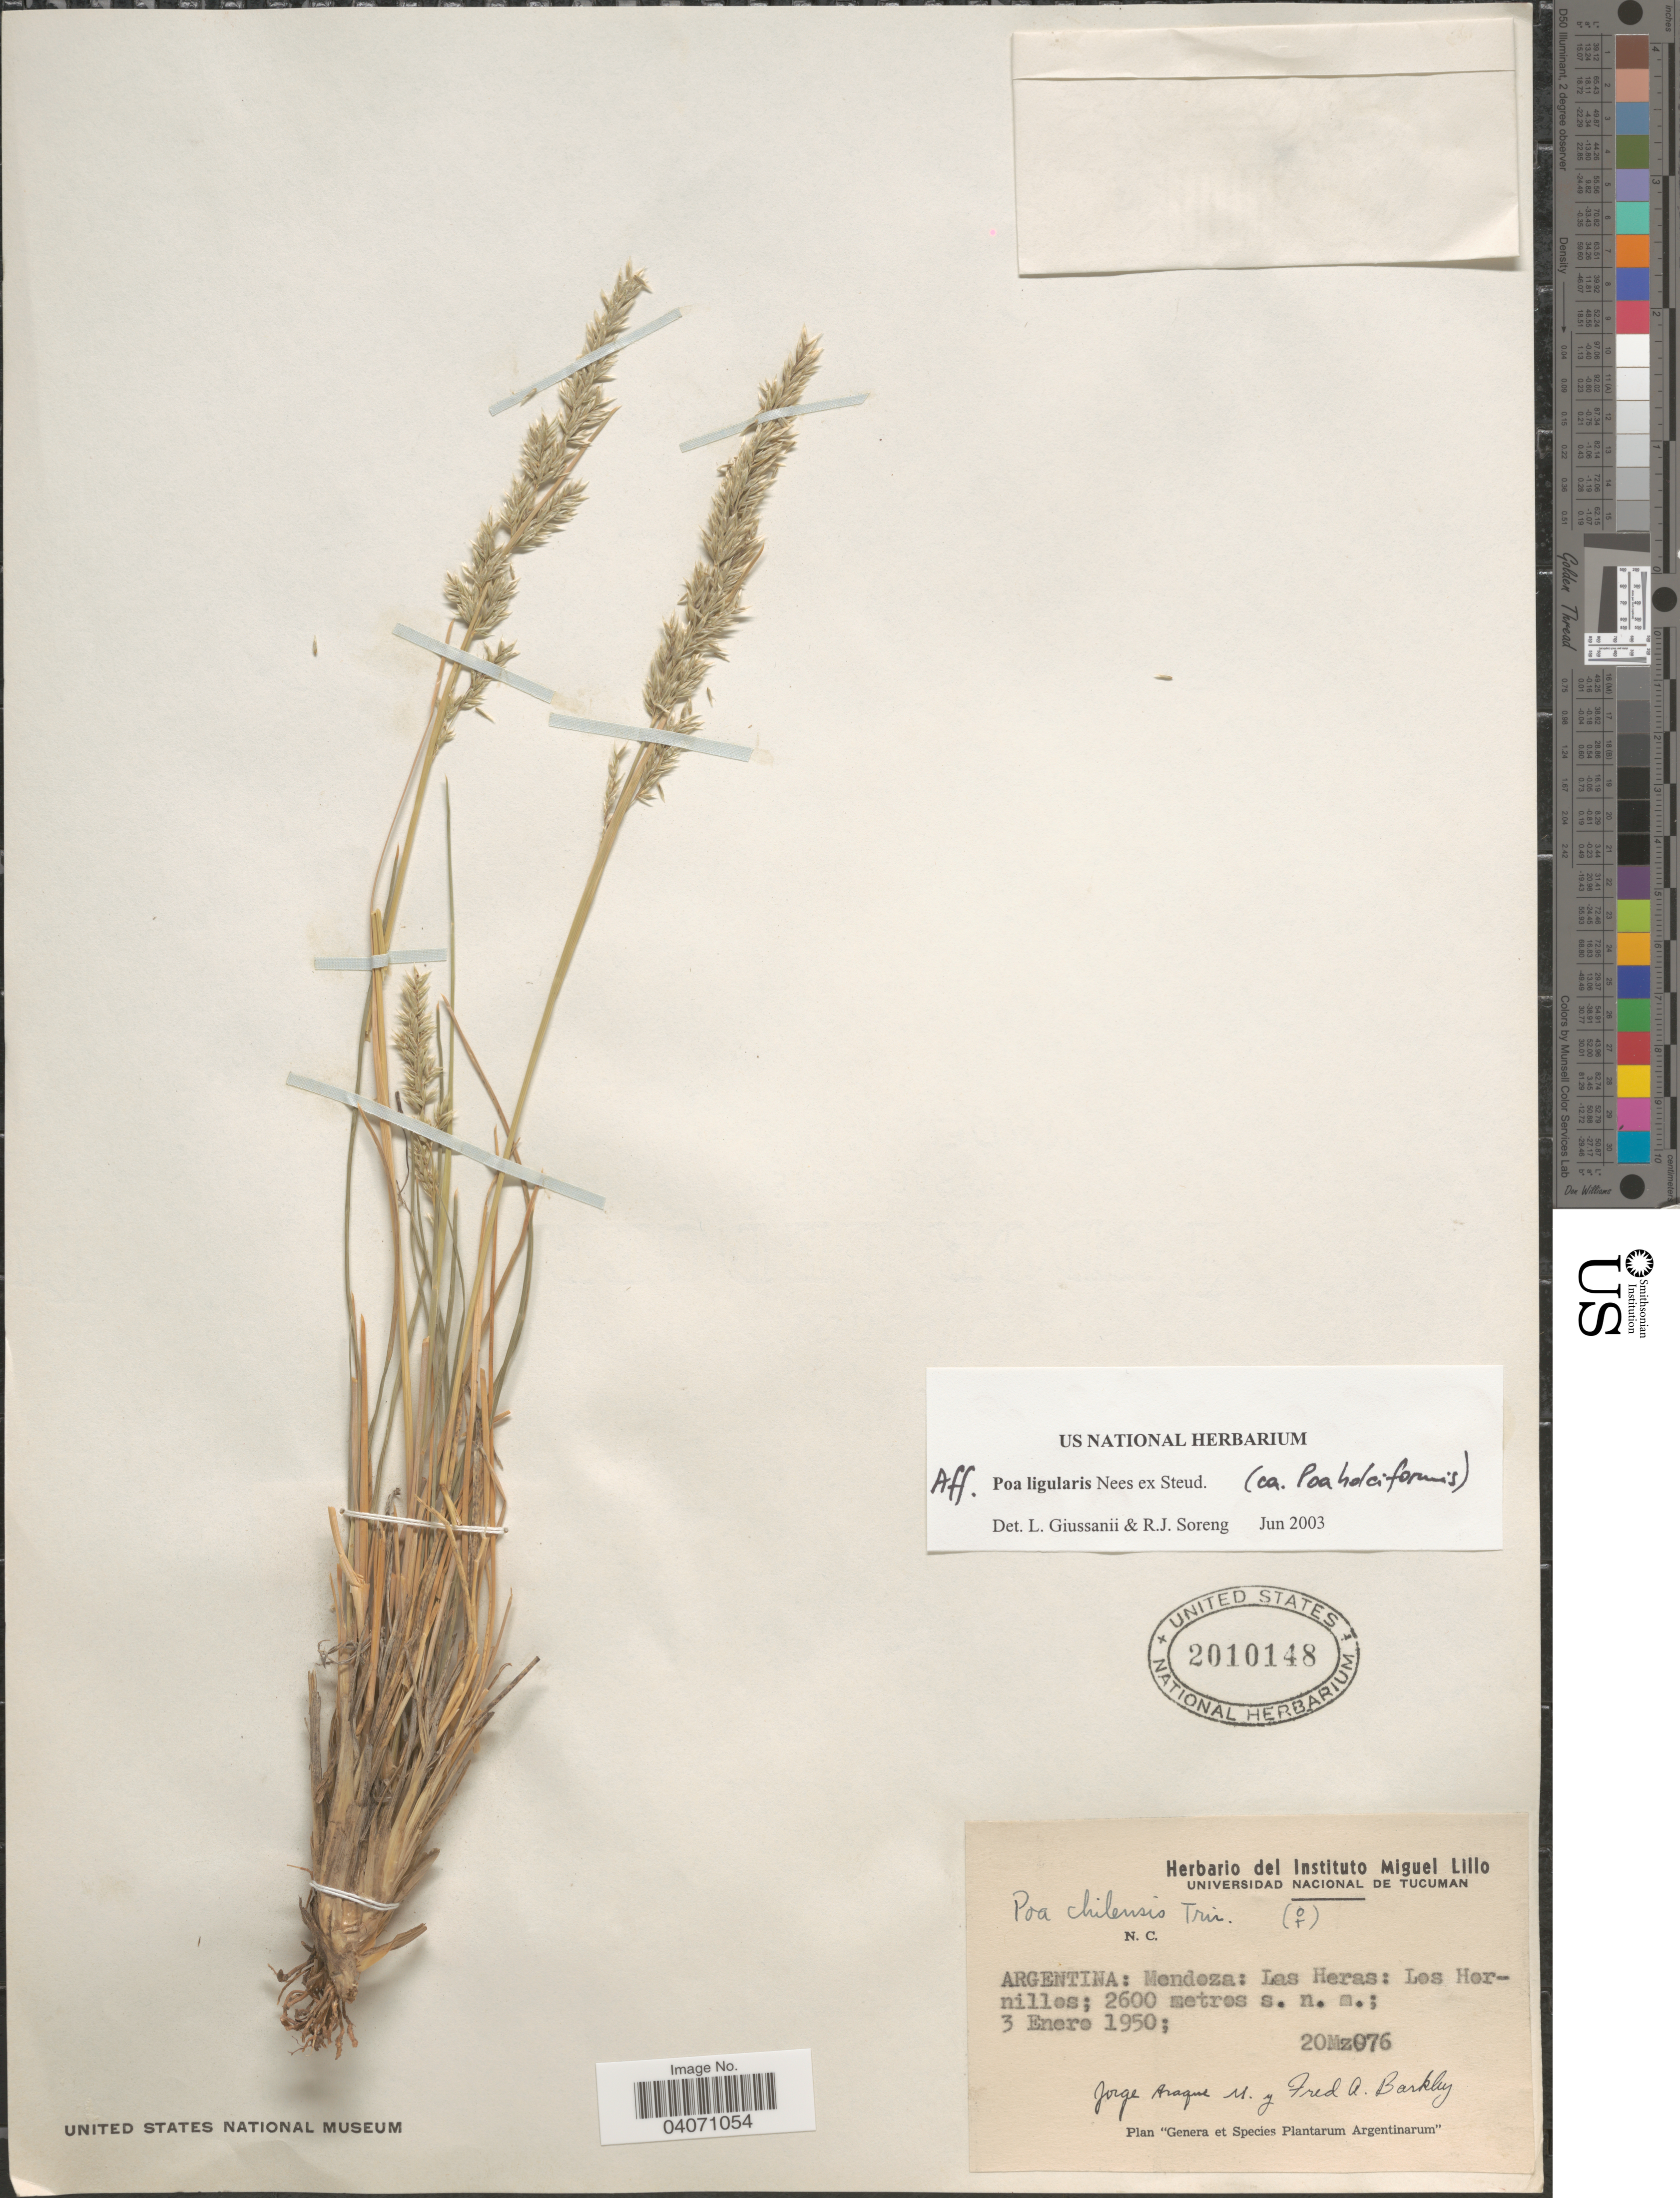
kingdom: Plantae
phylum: Tracheophyta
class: Liliopsida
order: Poales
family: Poaceae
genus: Poa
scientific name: Poa ligularis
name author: Nees ex Steud.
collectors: J. Araque Molina & F. A. Barkley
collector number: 20Mz076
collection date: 1950-01-03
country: Argentina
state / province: Mendoza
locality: Las Heras: Los Hornillos.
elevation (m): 2600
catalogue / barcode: US 2010148